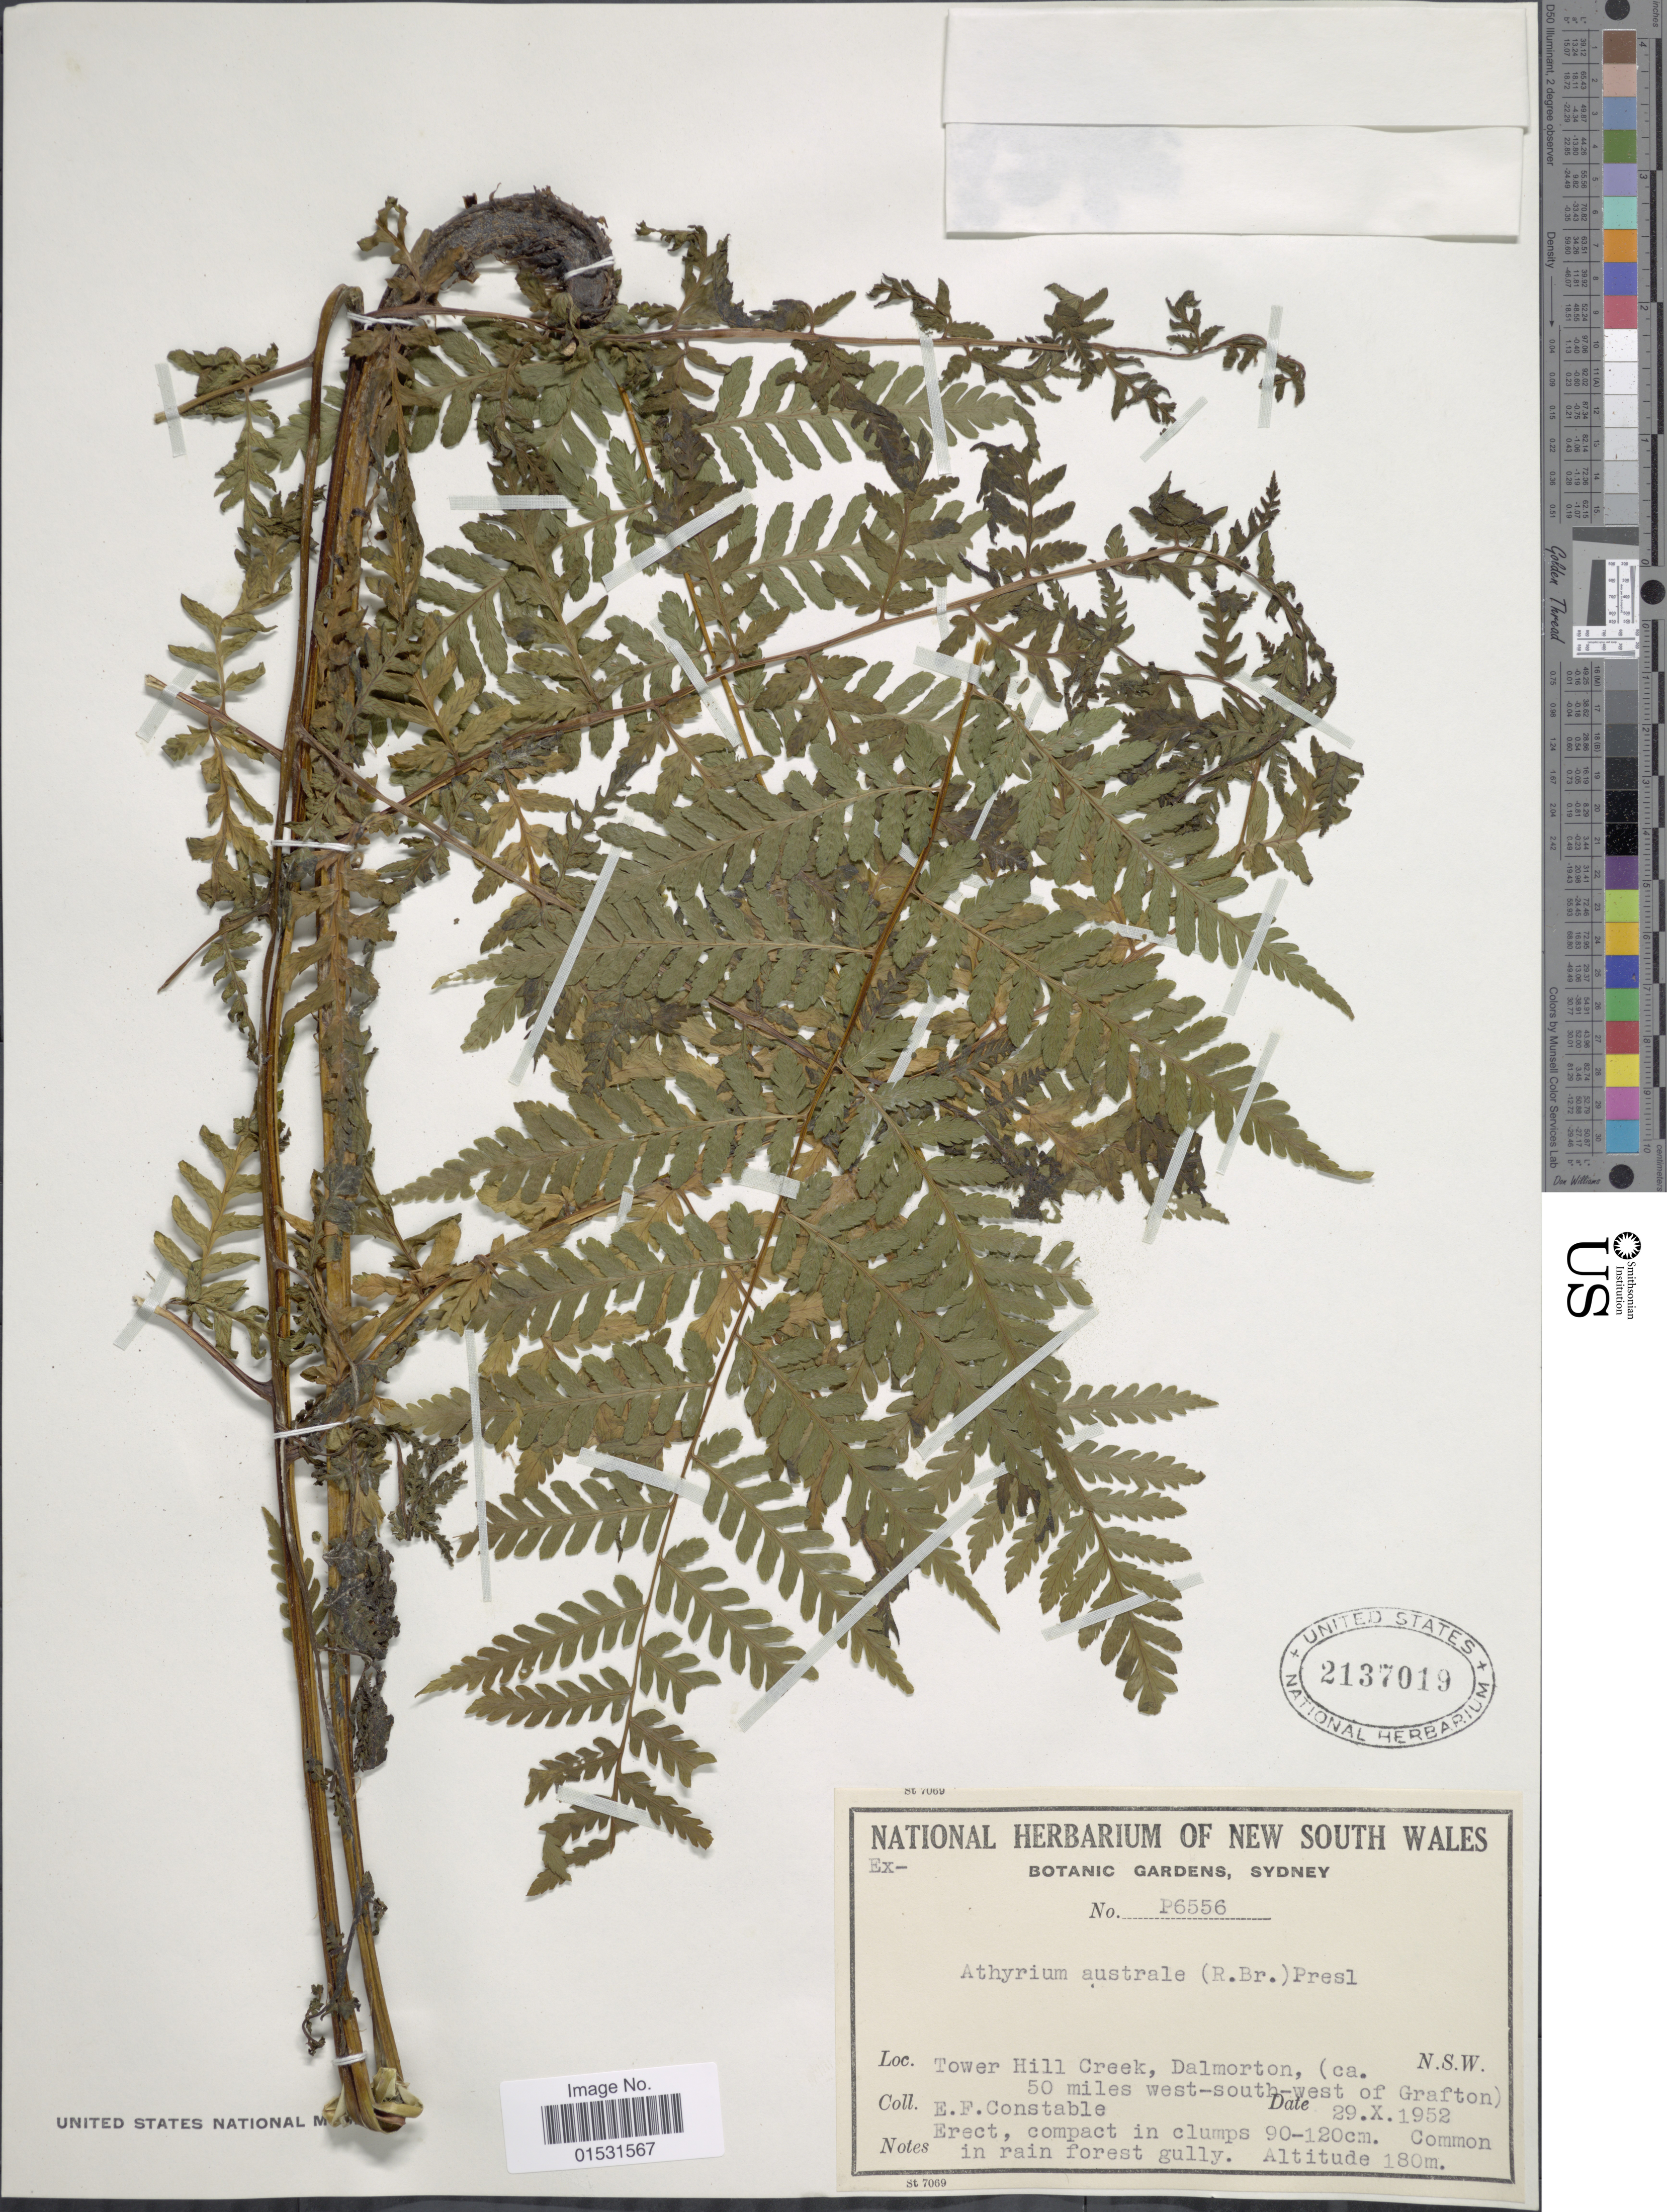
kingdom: Plantae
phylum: Tracheophyta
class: Polypodiopsida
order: Polypodiales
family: Athyriaceae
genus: Athyrium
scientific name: Athyrium australe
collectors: E. F. Constable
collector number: P6556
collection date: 1952-10-29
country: Australia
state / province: New South Wales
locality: Tower hill Creek, Dalmorton, (ca. 50 miles west-south-west of Grafton). N.S.W.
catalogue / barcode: US 2137019